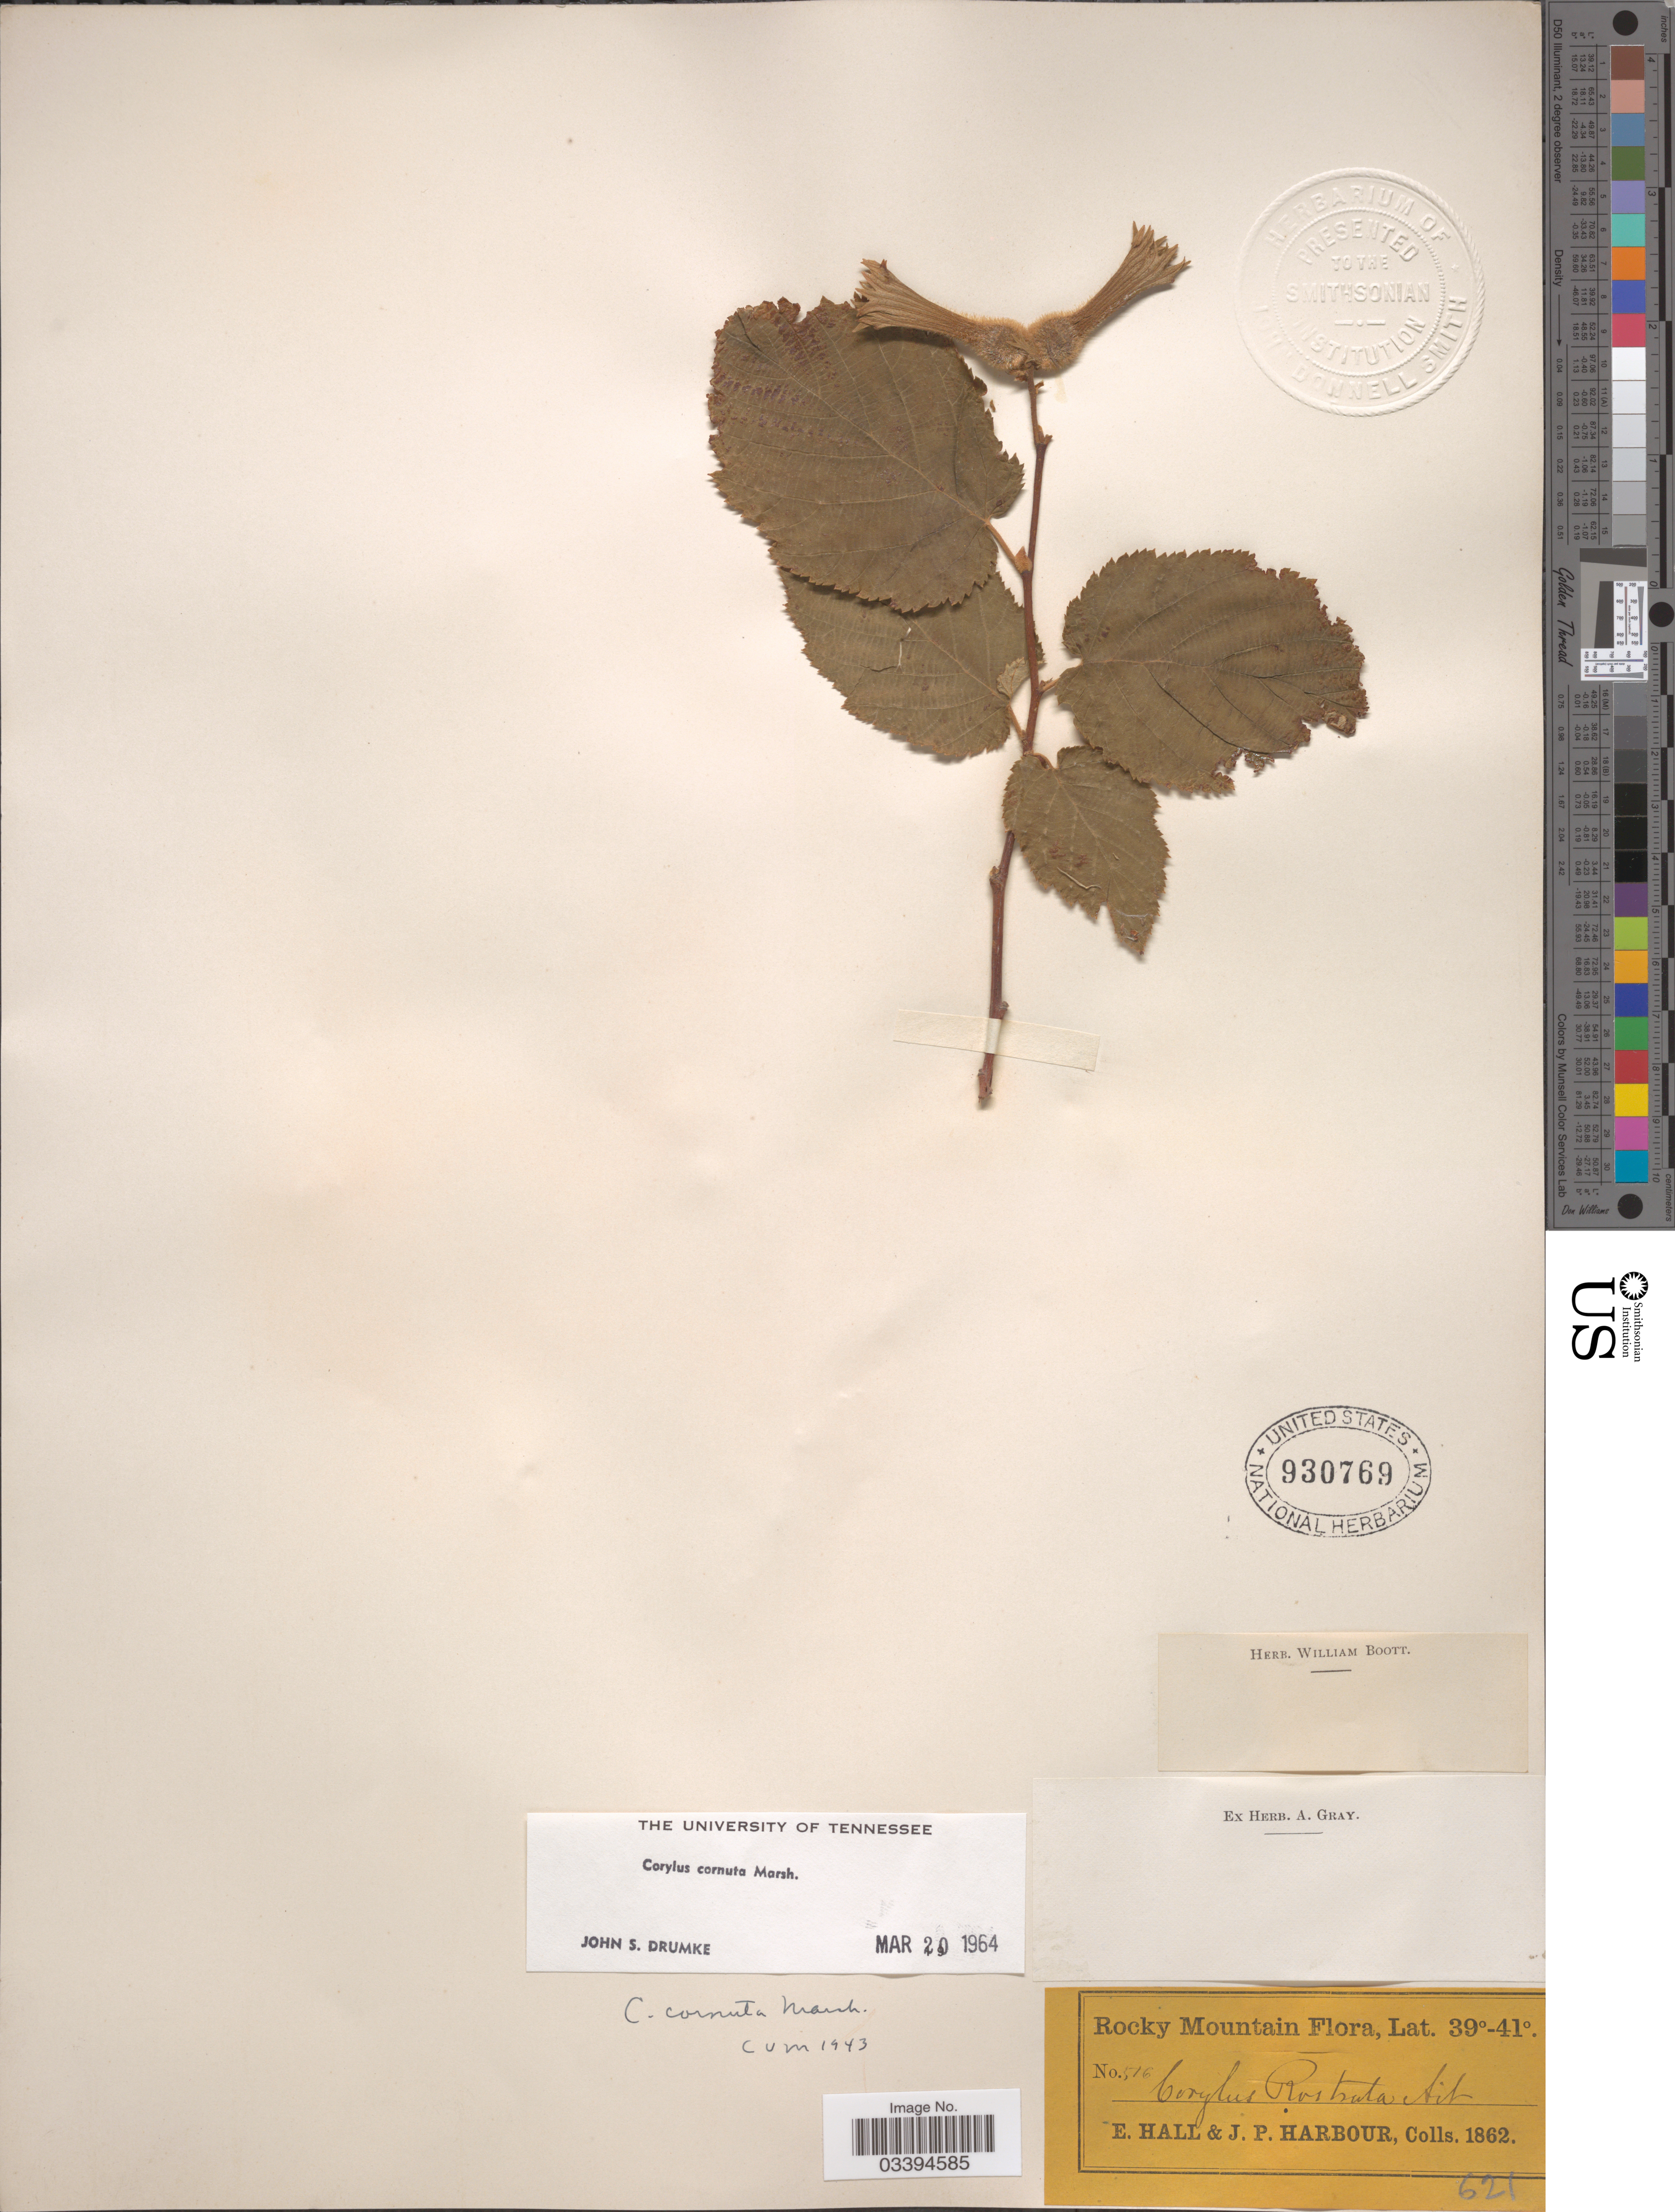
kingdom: Plantae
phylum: Tracheophyta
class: Magnoliopsida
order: Fagales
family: Betulaceae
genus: Corylus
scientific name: Corylus cornuta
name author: Marshall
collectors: E. Hall & J. Harbour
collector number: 516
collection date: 1862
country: United States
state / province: Colorado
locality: Rocky Mountain.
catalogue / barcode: US 930769